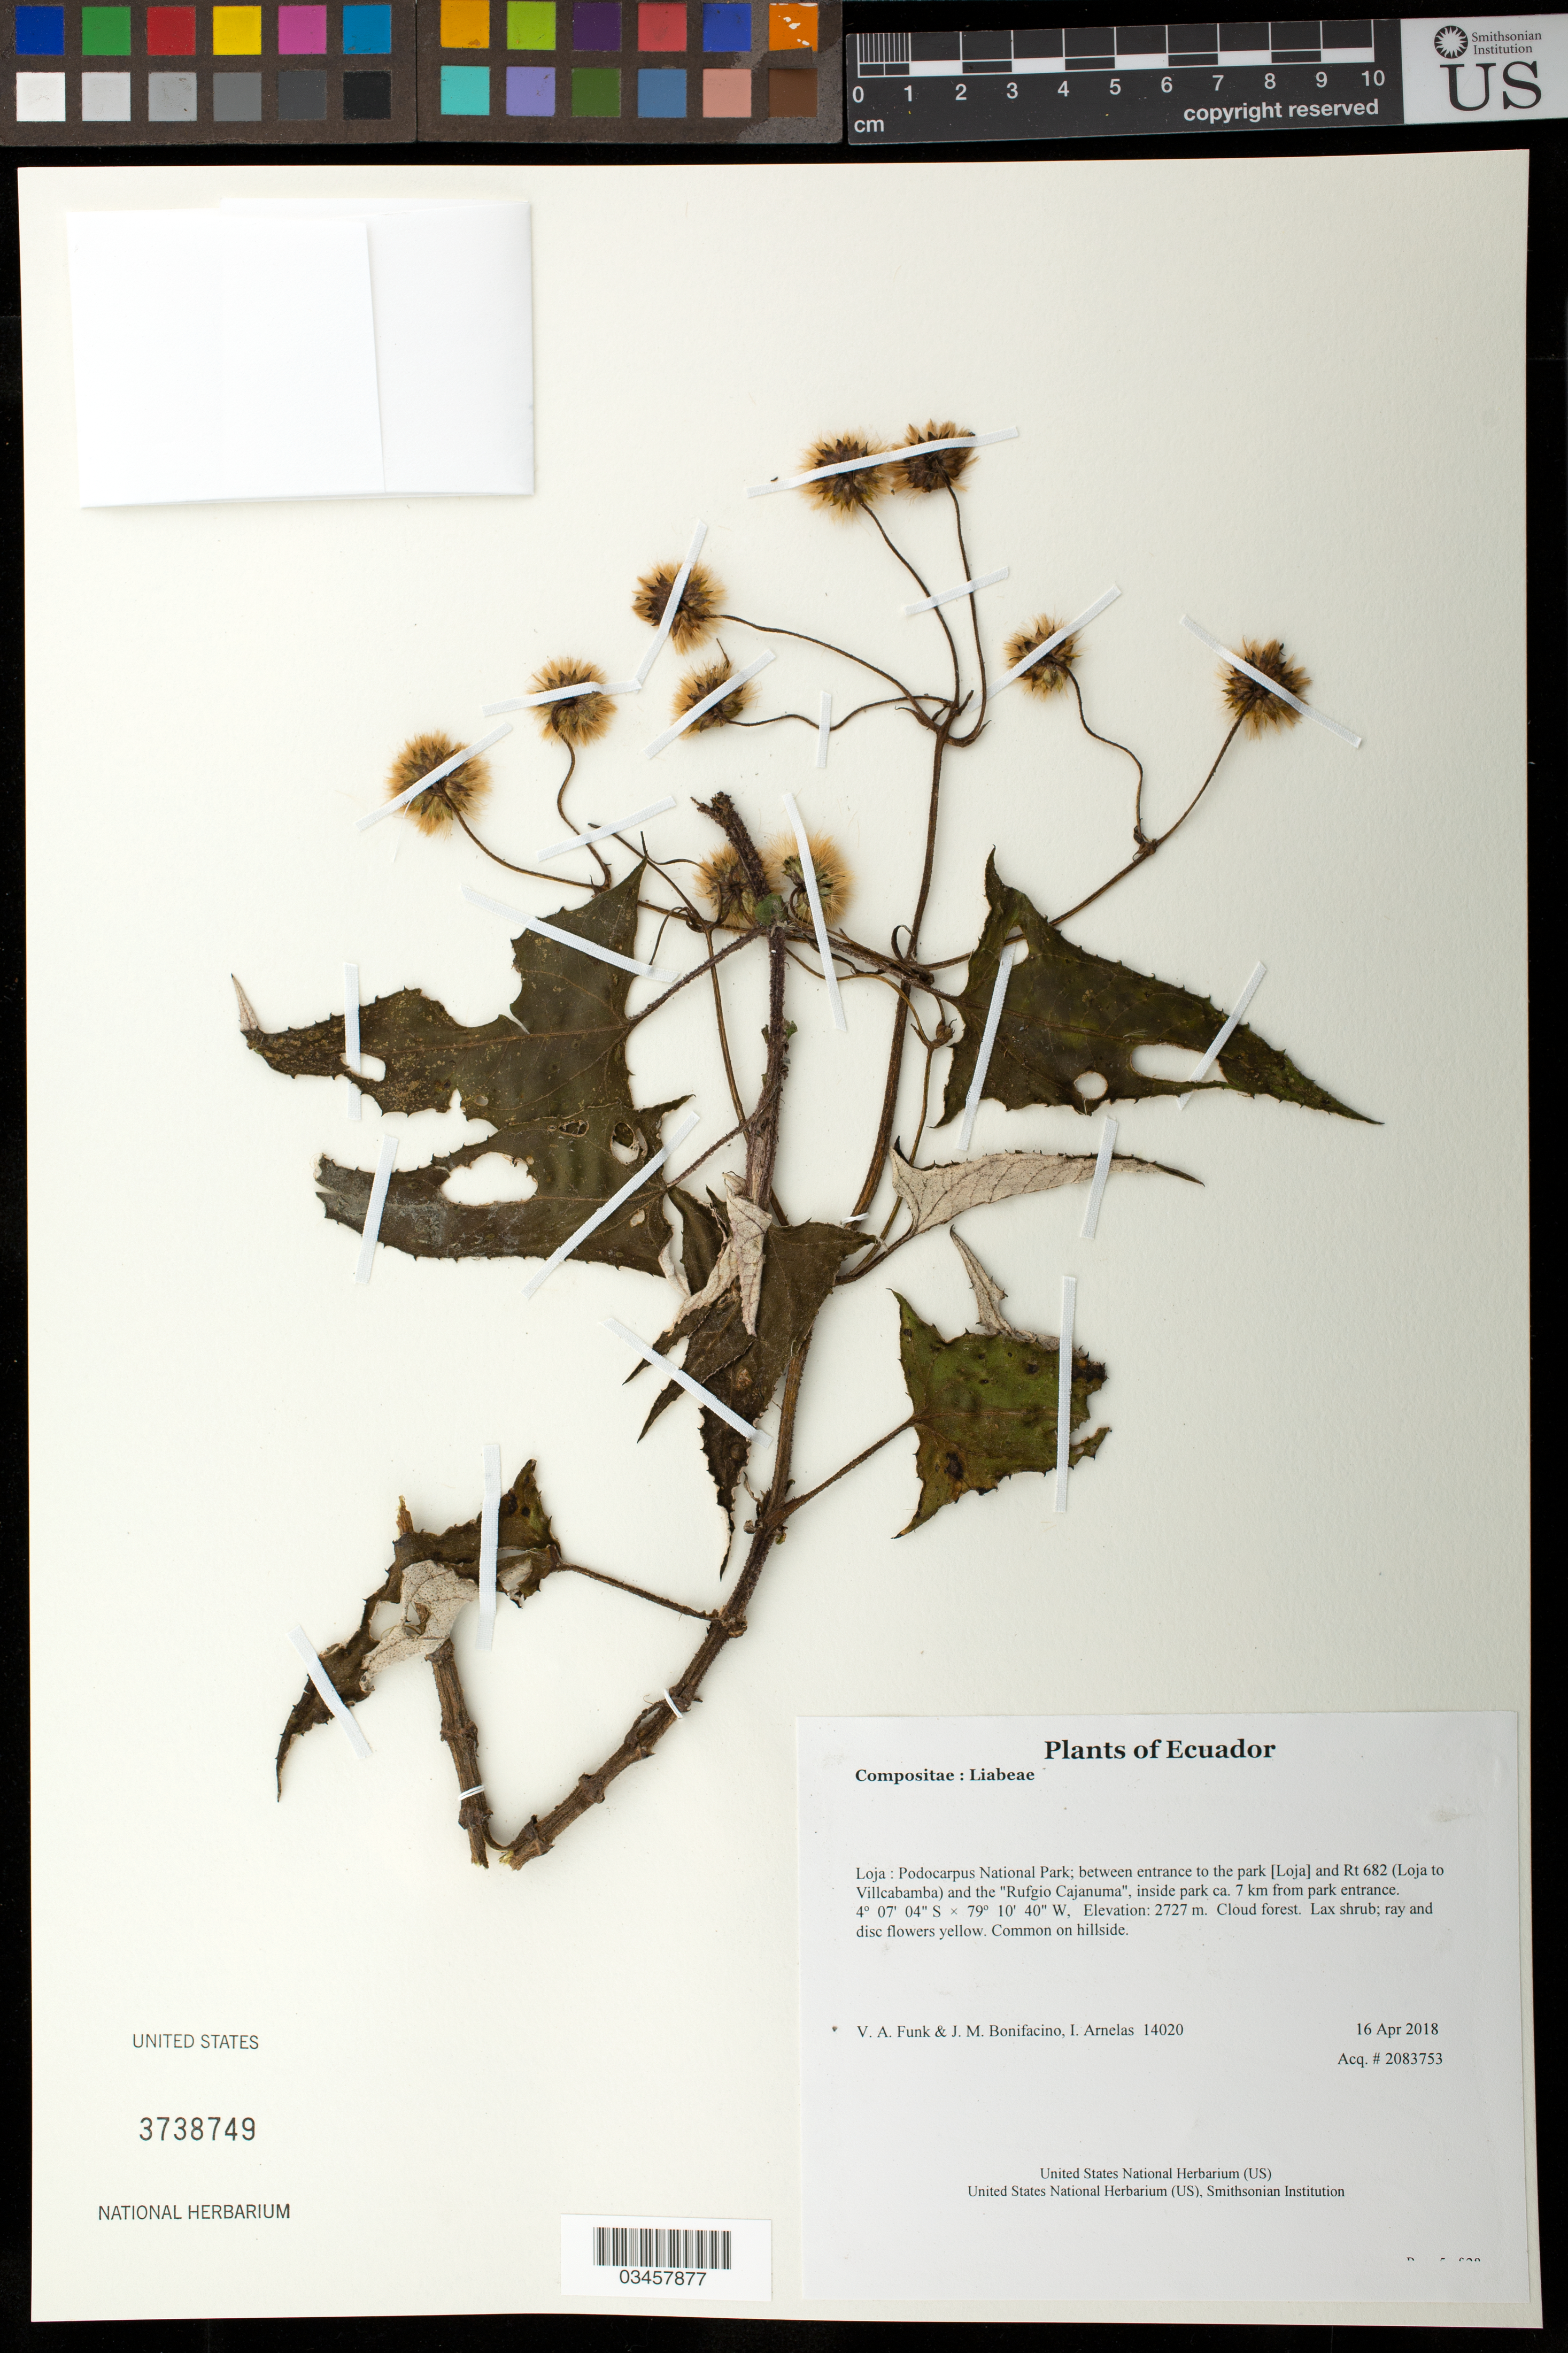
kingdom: Plantae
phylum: Tracheophyta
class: Magnoliopsida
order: Asterales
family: Asteraceae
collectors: V. Funk, M. Bonifacino & I. Arnelas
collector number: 14020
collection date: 2018-04-16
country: Ecuador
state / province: Loja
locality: Podocarpus National Park; between entrance to the park [Loja] and Rt 682 (Loja to Villcabamba) and the "Rufgio Cajanuma", inside park ca. 7 km from park entrance.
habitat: Cloud forest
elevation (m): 2727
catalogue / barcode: US 3738749